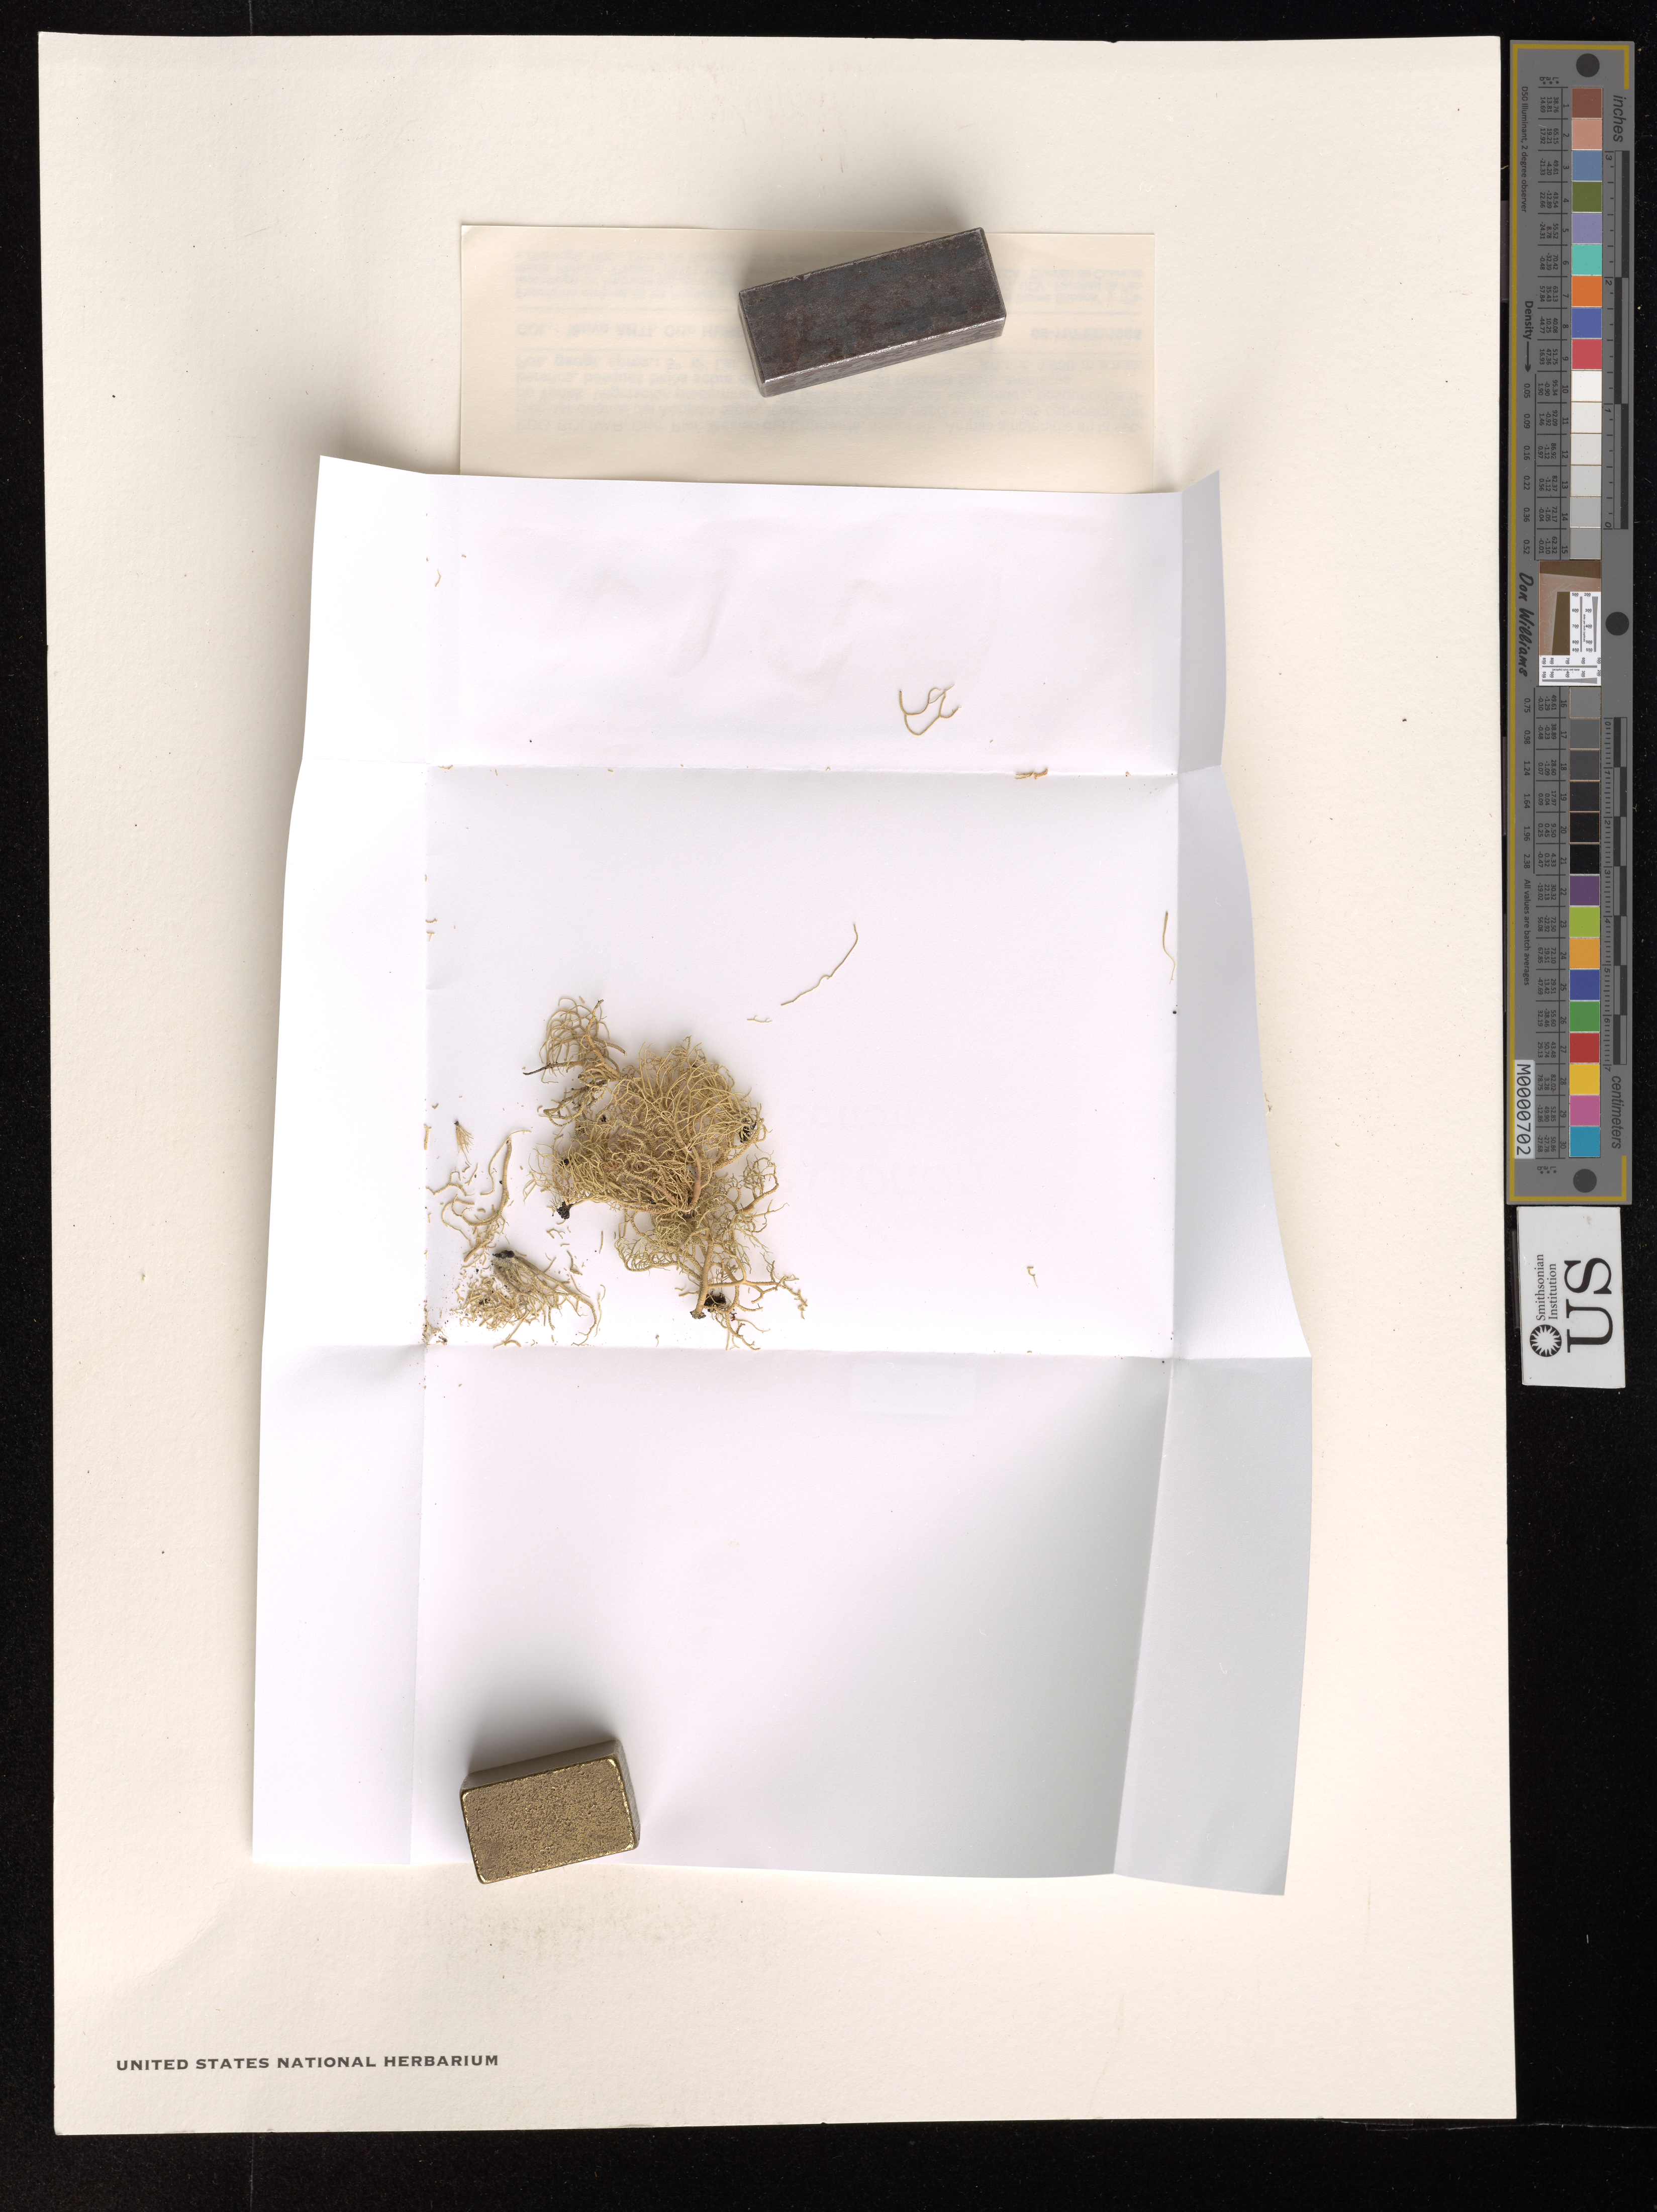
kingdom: Fungi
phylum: Ascomycota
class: Lecanoromycetes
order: Lecanorales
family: Parmeliaceae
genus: Usnea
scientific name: Usnea sp.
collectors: T. T. Ahti, O. Huber & J. J. Pipoly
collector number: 45054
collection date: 1985-02-08/1985-02-11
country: Venezuela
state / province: Bolivar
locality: Distr. Piar: Macizo del Chimantá, sector SE. Amplia altiplanicie en la sección nor-oriental del Acopán-tepui, levemente inclinada hacia el NE, en las cabeceras del río Yunék.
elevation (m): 1.95